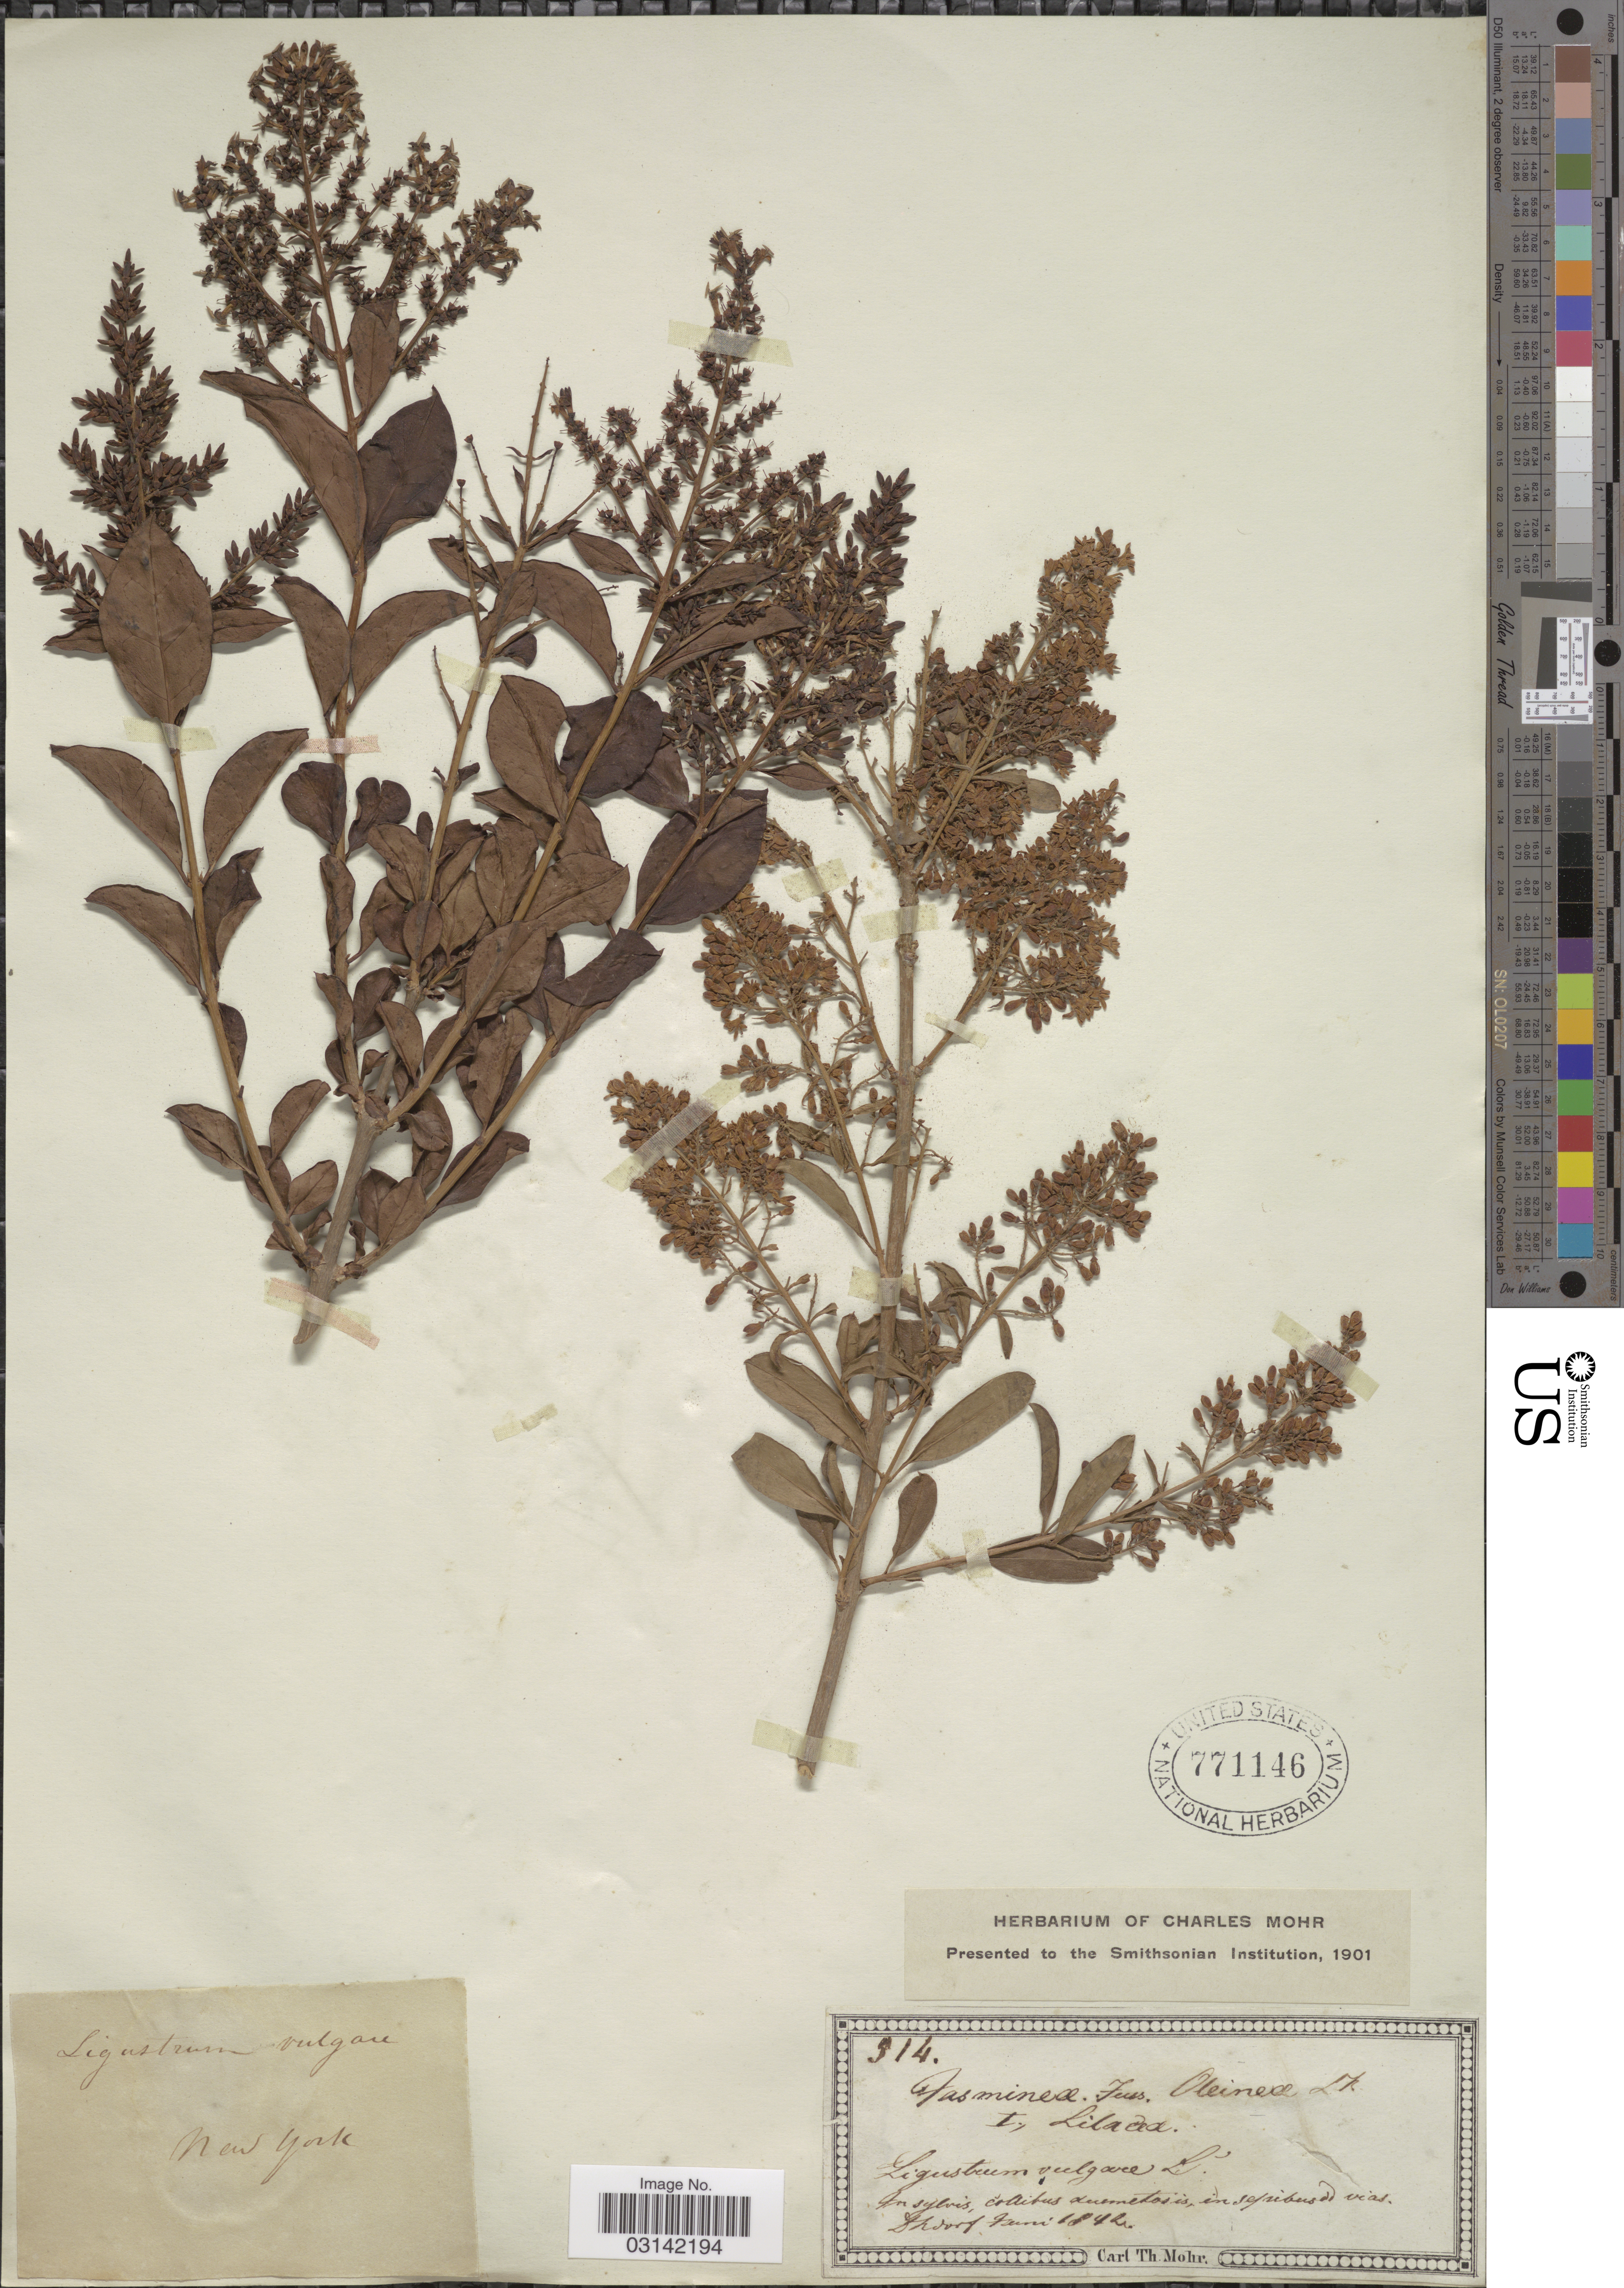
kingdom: Plantae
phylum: Tracheophyta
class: Magnoliopsida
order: Lamiales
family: Oleaceae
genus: Ligustrum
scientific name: Ligustrum vulgare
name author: L.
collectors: C. T. Mohr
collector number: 514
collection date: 1842-06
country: Germany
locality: Ddorf [Dusseldorf?] [Second label with only "New York" appears to be a separate element on sheet]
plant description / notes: Specimen bears 2 labels and may be mounted with 2 different elements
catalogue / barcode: US 771146